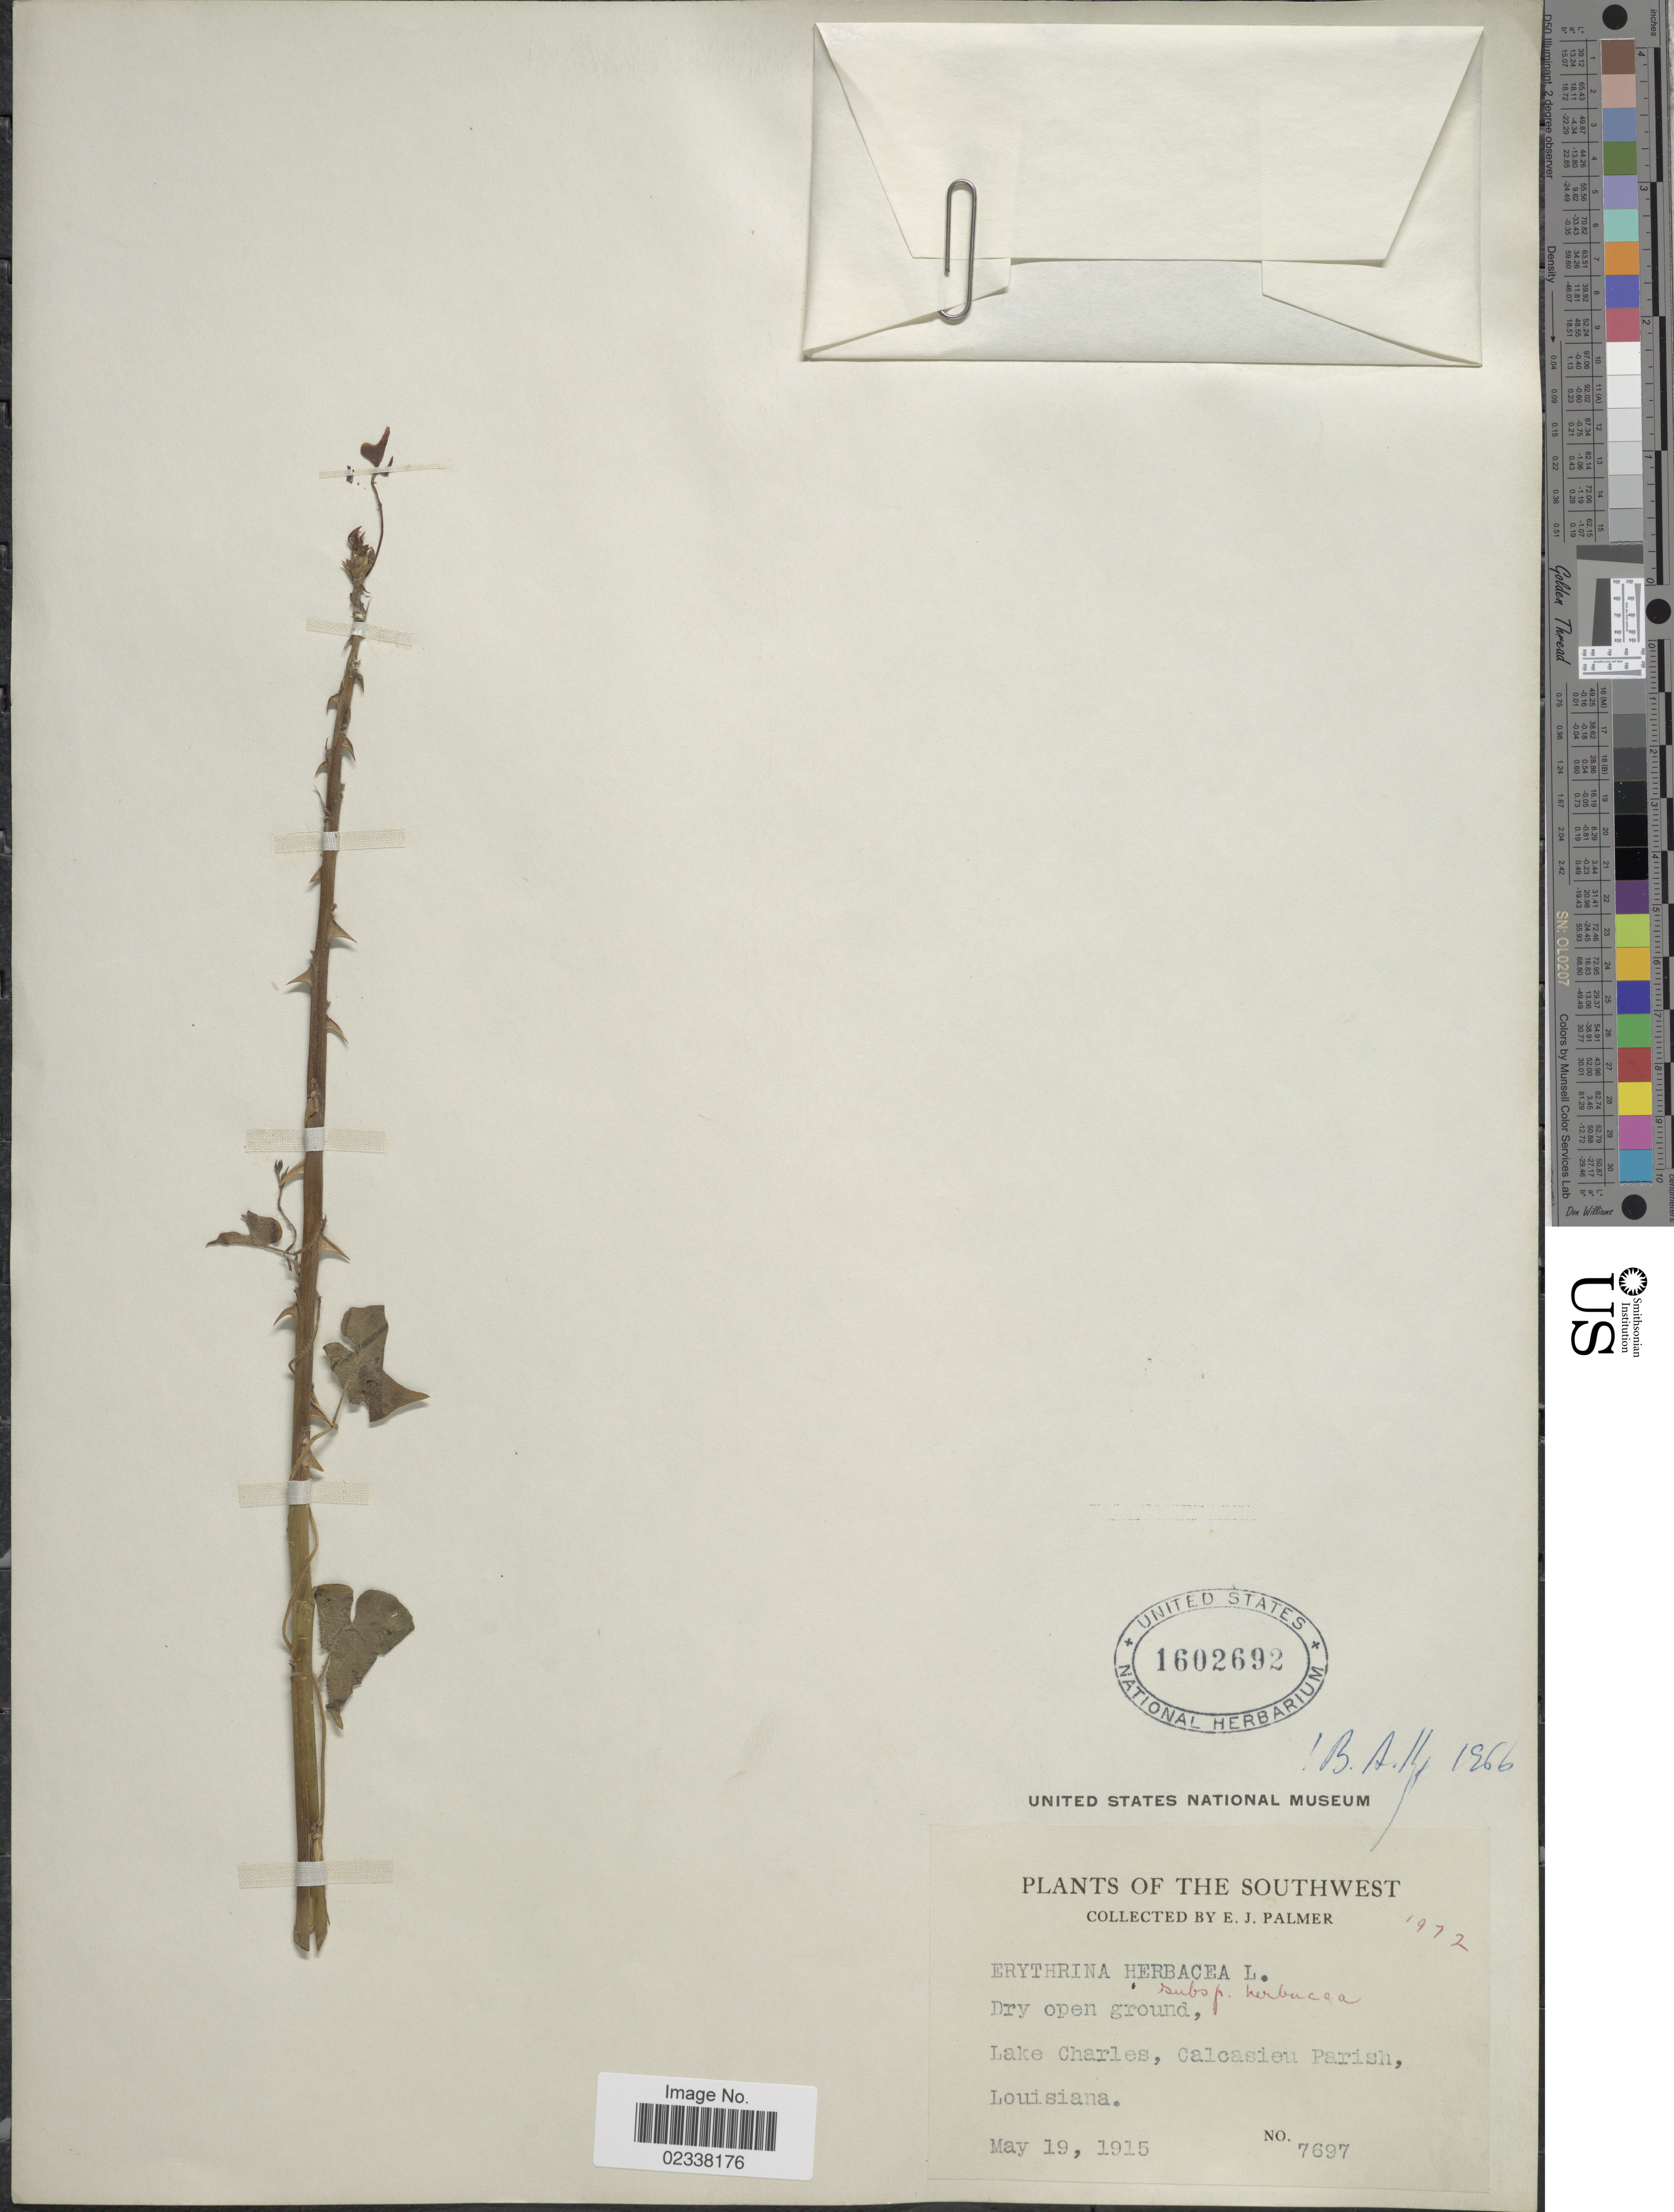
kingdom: Plantae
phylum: Tracheophyta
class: Magnoliopsida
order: Fabales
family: Fabaceae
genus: Erythrina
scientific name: Erythrina herbacea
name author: L.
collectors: E. J. Palmer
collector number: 7697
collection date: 1915-05-19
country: United States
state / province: Louisiana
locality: Southwest. Lake Charles, Calcasieu Parish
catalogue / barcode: US 1602692